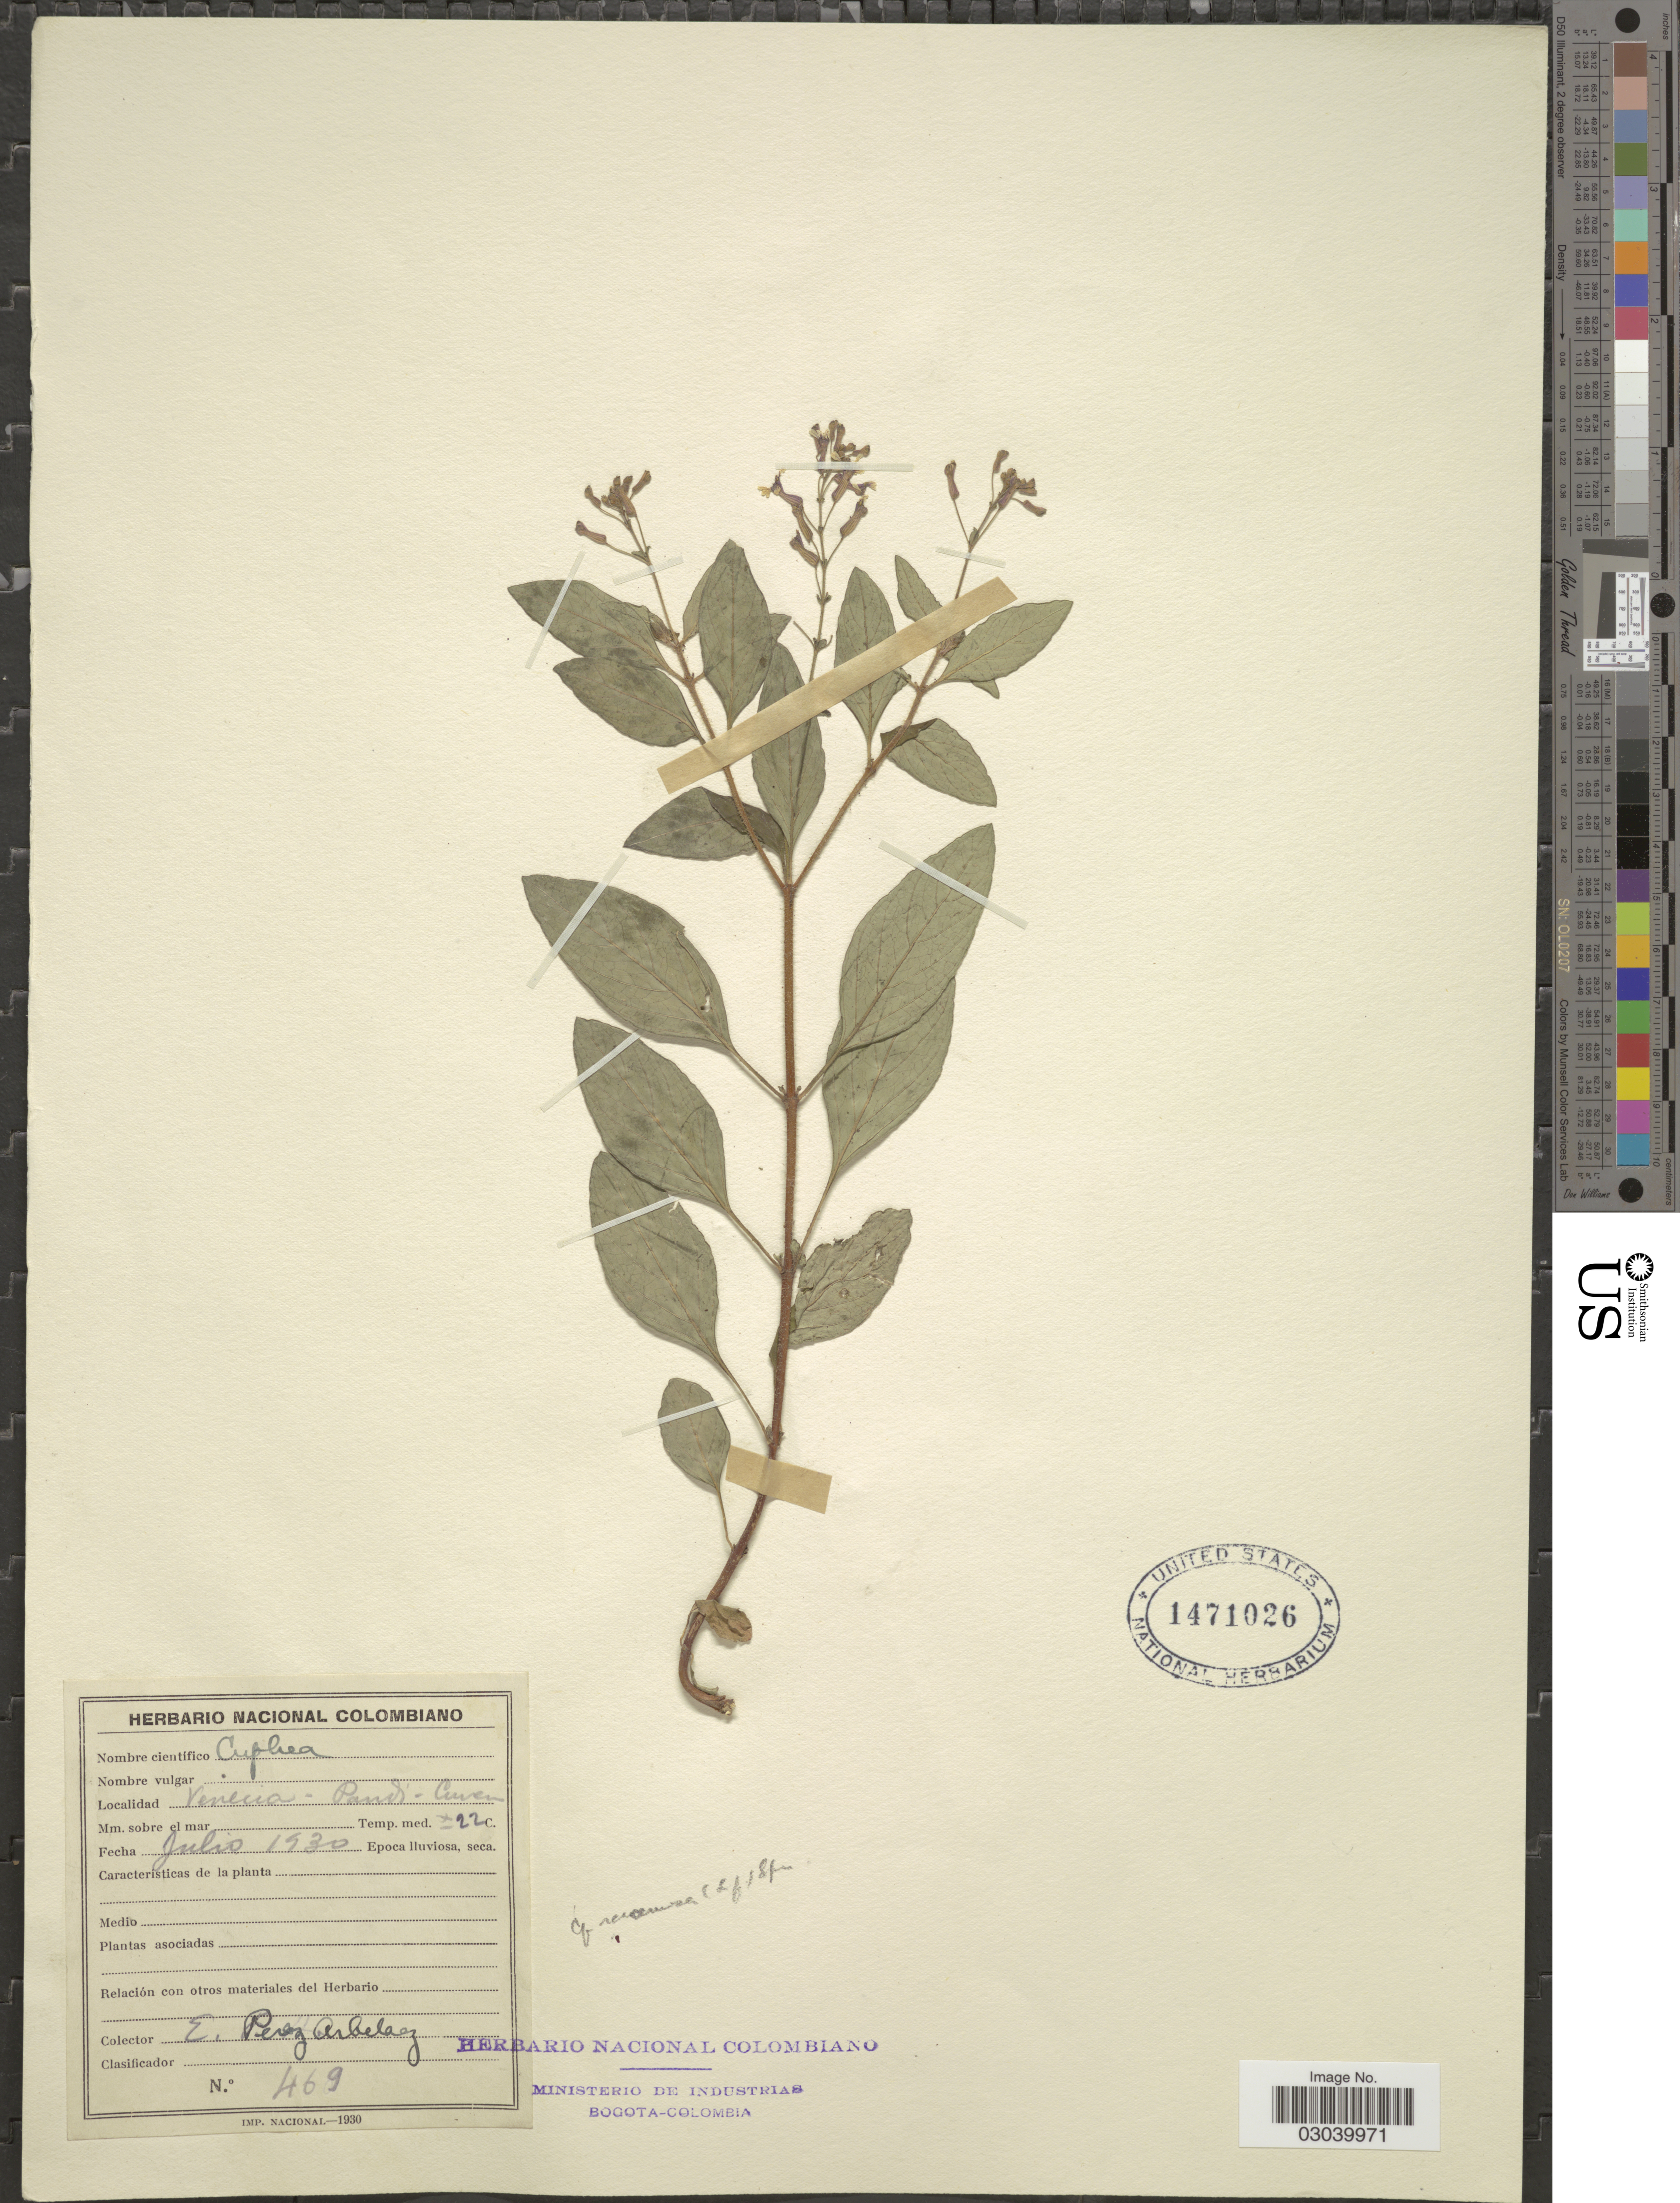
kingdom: Plantae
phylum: Tracheophyta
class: Magnoliopsida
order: Myrtales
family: Lythraceae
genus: Cuphea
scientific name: Cuphea racemosa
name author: (L. f.) Spreng.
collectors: E. Pérez Arbeláez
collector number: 469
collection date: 1930-07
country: Colombia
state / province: Cundinamarca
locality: Venecia-Pandi-Cuven.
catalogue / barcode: US 1471026